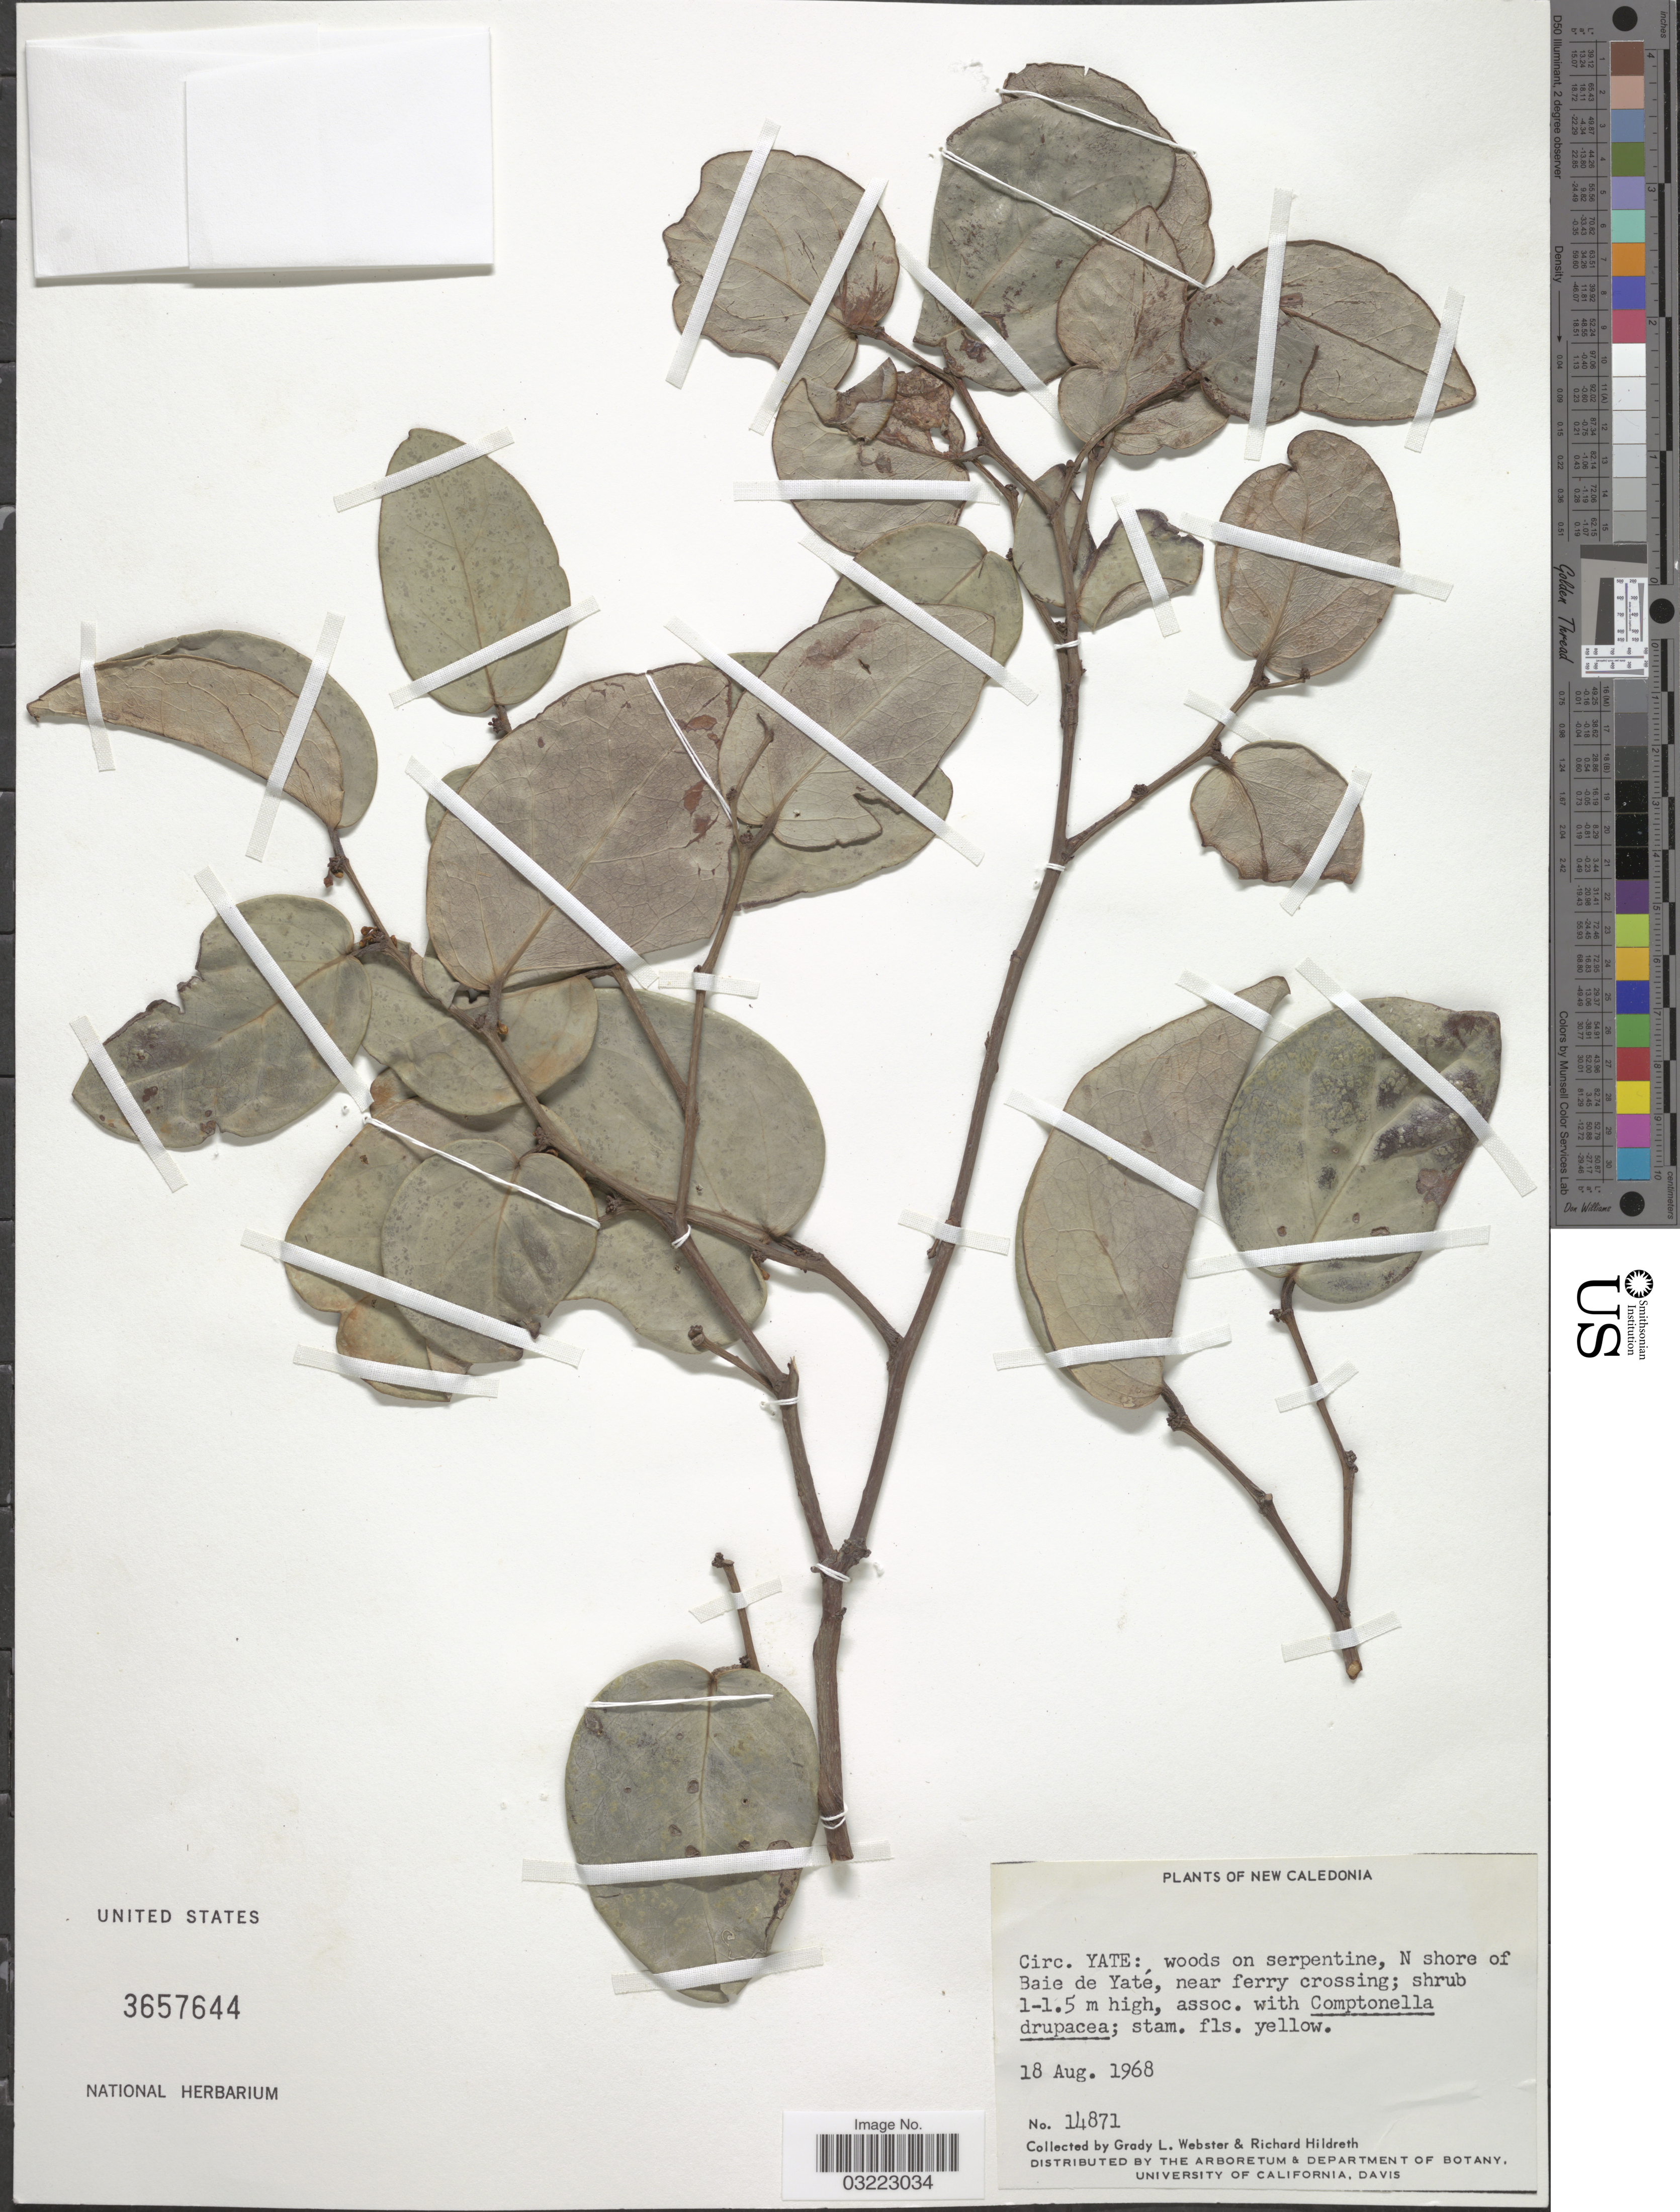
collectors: G. L. Webster & R. Hildreth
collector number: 14871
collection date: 1968-08-18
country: New Caledonia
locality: Circ. Yate: woods on serpentine, N shore of Baie de Yaté, near ferry crossing.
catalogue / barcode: US 3657644